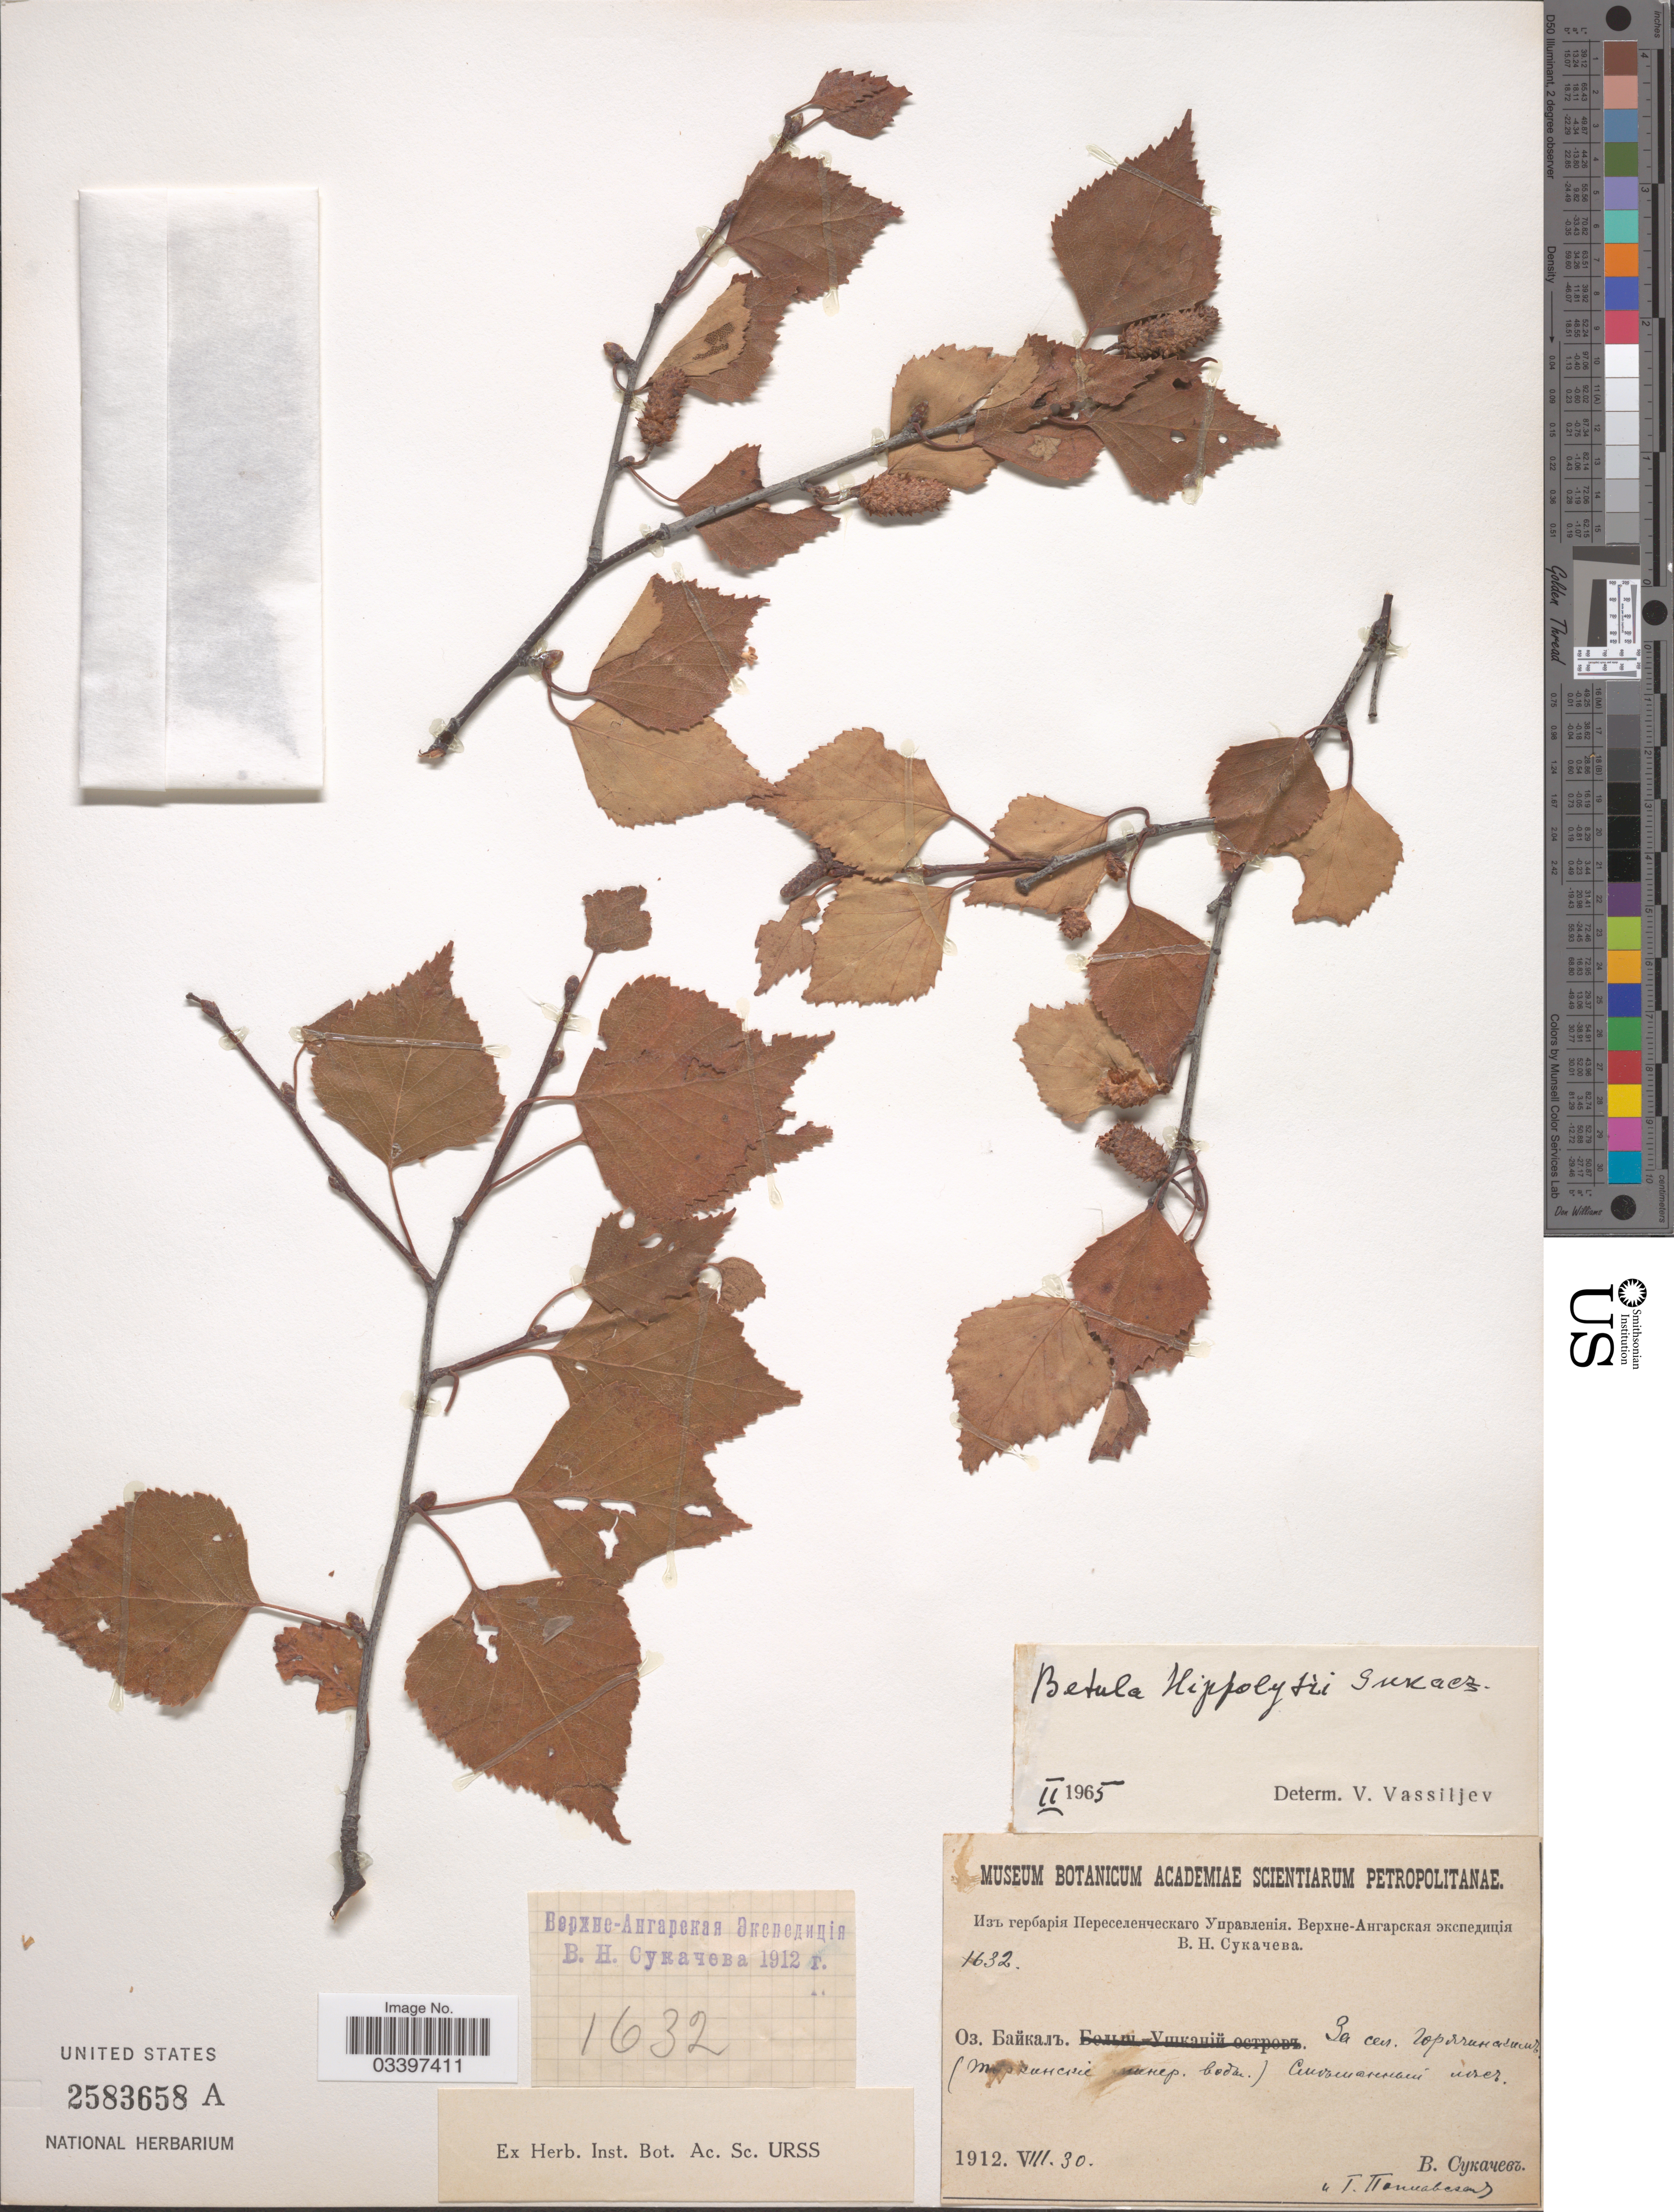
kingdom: Plantae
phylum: Tracheophyta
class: Magnoliopsida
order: Fagales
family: Betulaceae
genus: Betula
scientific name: Betula hippolyti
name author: Sukaczev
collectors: V. Sukaczev & G. Poplavskaya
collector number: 1632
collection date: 1912-08-30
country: Russian Federation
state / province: Irkutsk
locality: Lake Baikal.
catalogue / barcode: US 2583658A